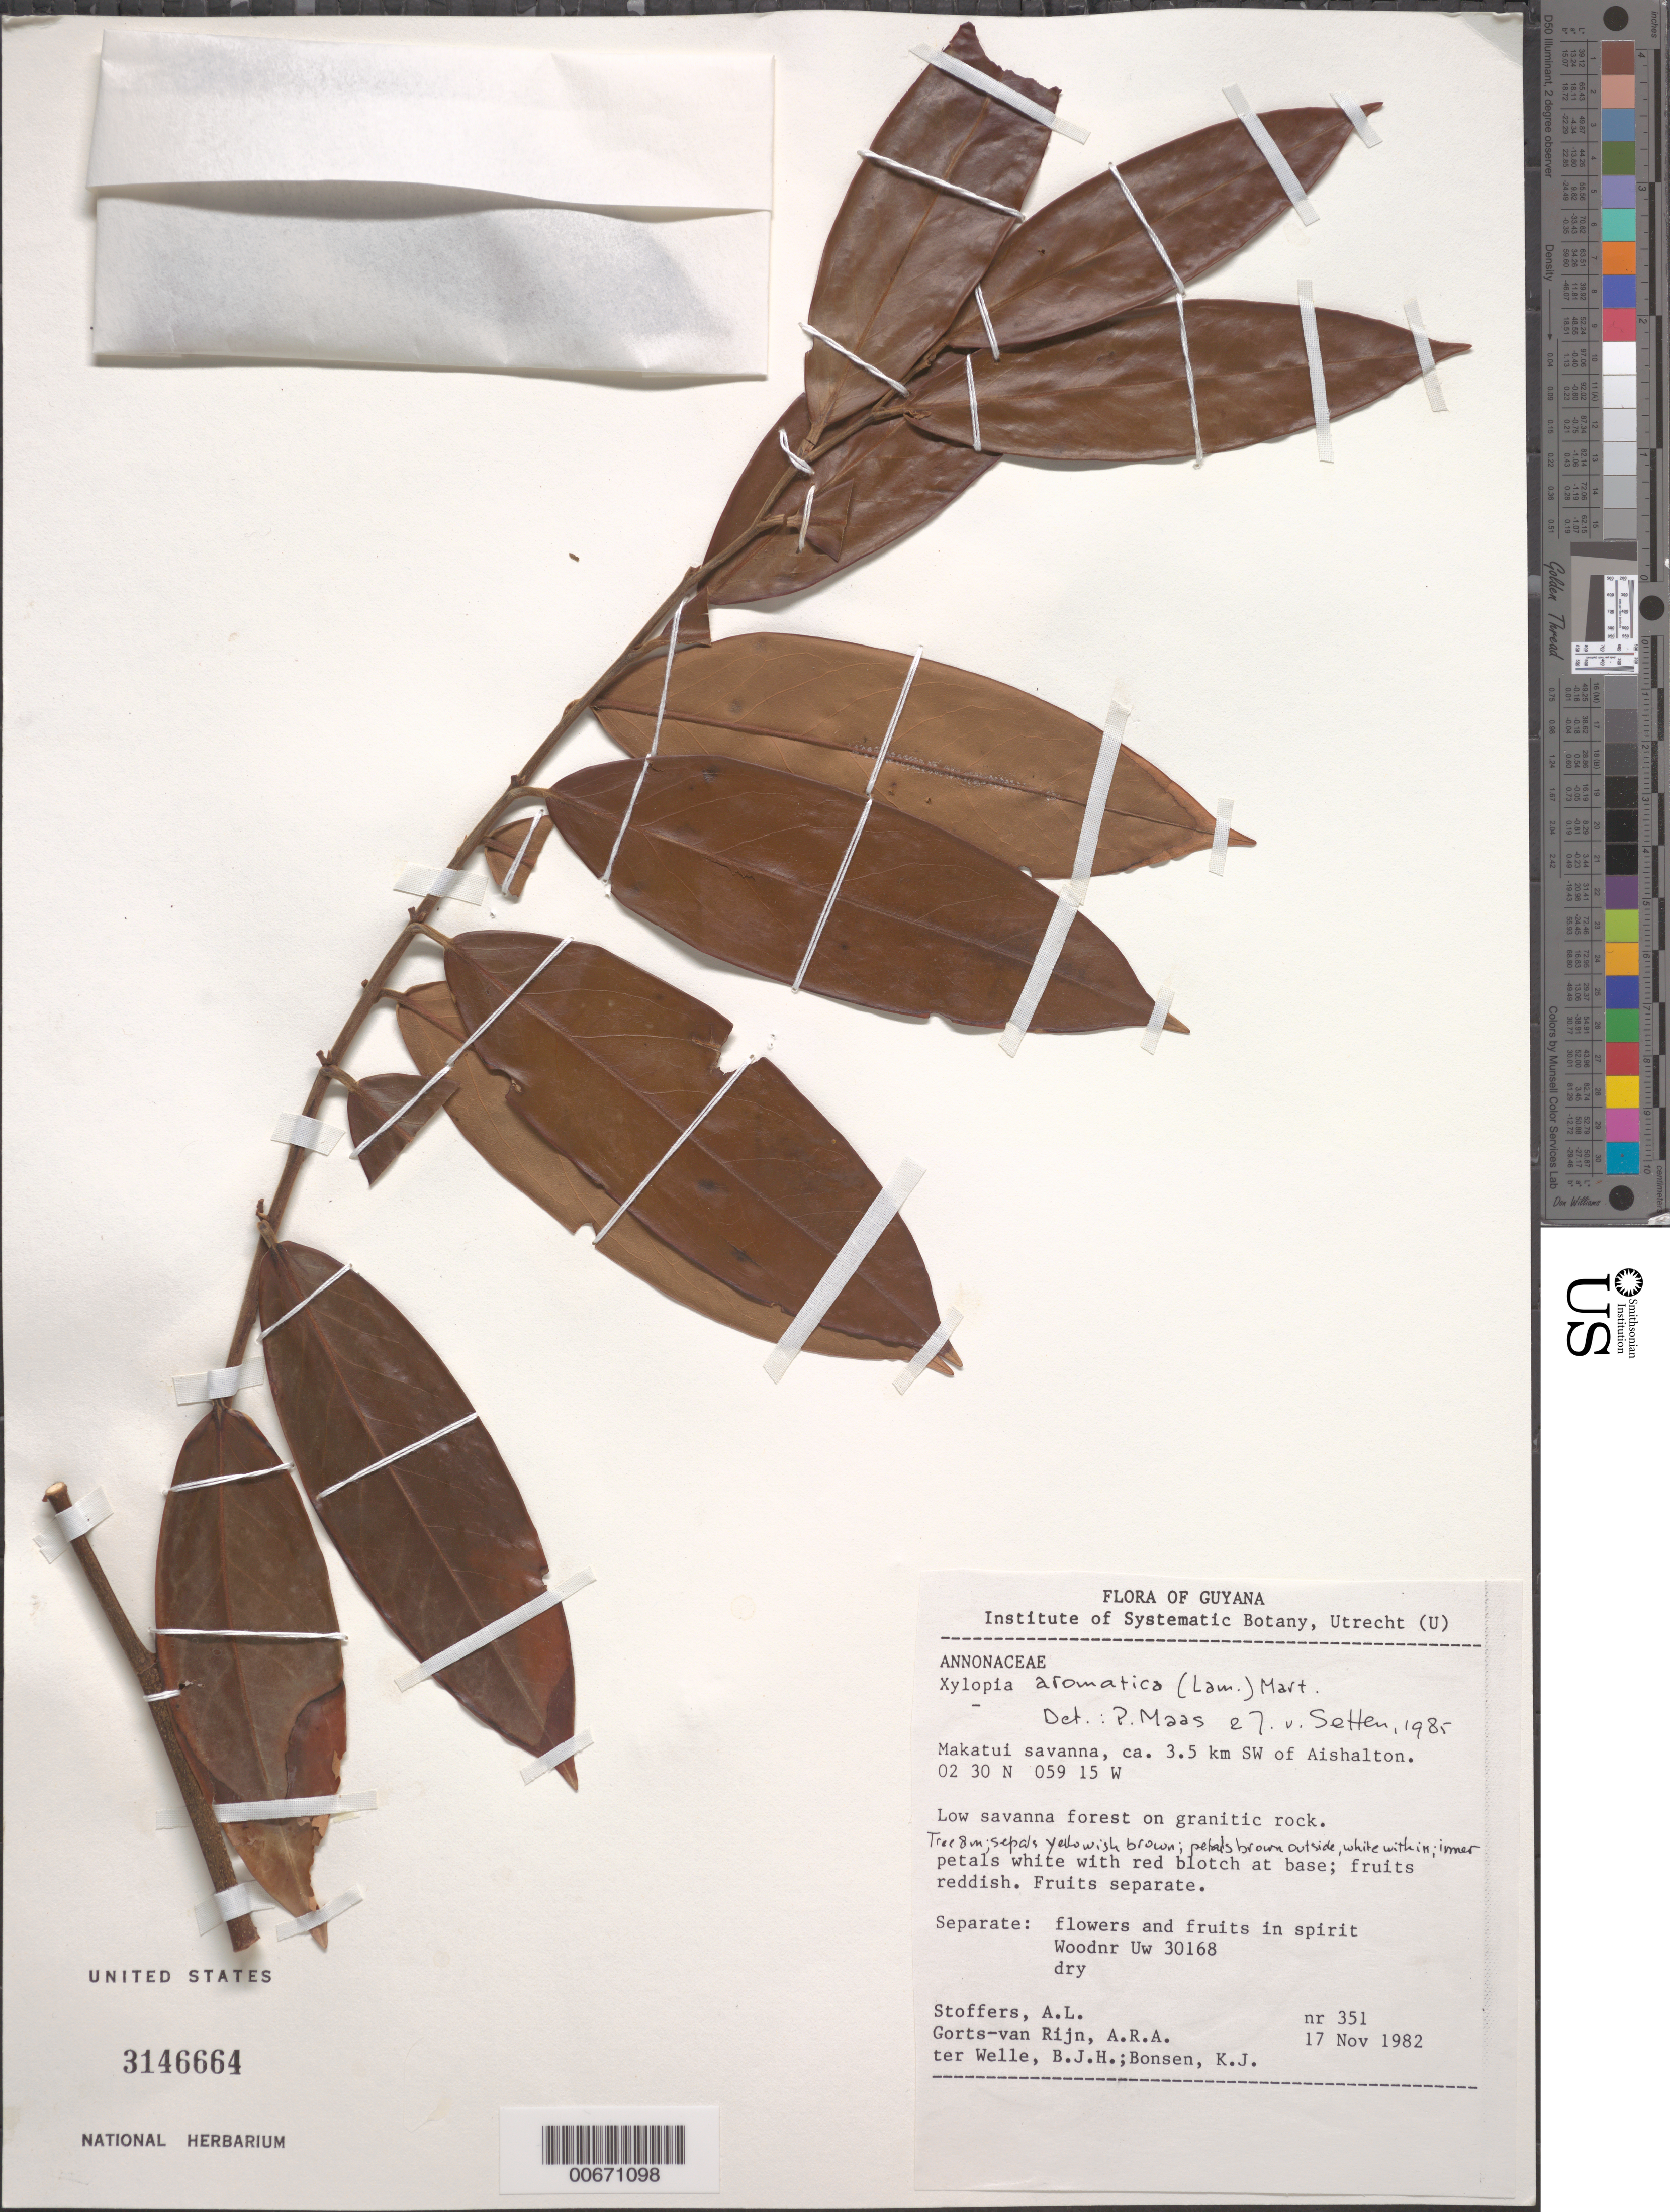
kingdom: Plantae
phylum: Tracheophyta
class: Magnoliopsida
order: Magnoliales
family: Annonaceae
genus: Xylopia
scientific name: Xylopia aromatica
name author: (Lam.) Mart.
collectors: A. Stoffers, A. .R. A. Görts-van Rijn, B. Welle & K. Bonsen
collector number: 351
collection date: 1982-11-17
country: Guyana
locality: Makatui savanna, ca. 3.5 km SW of Aishalton.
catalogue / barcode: US 3146664